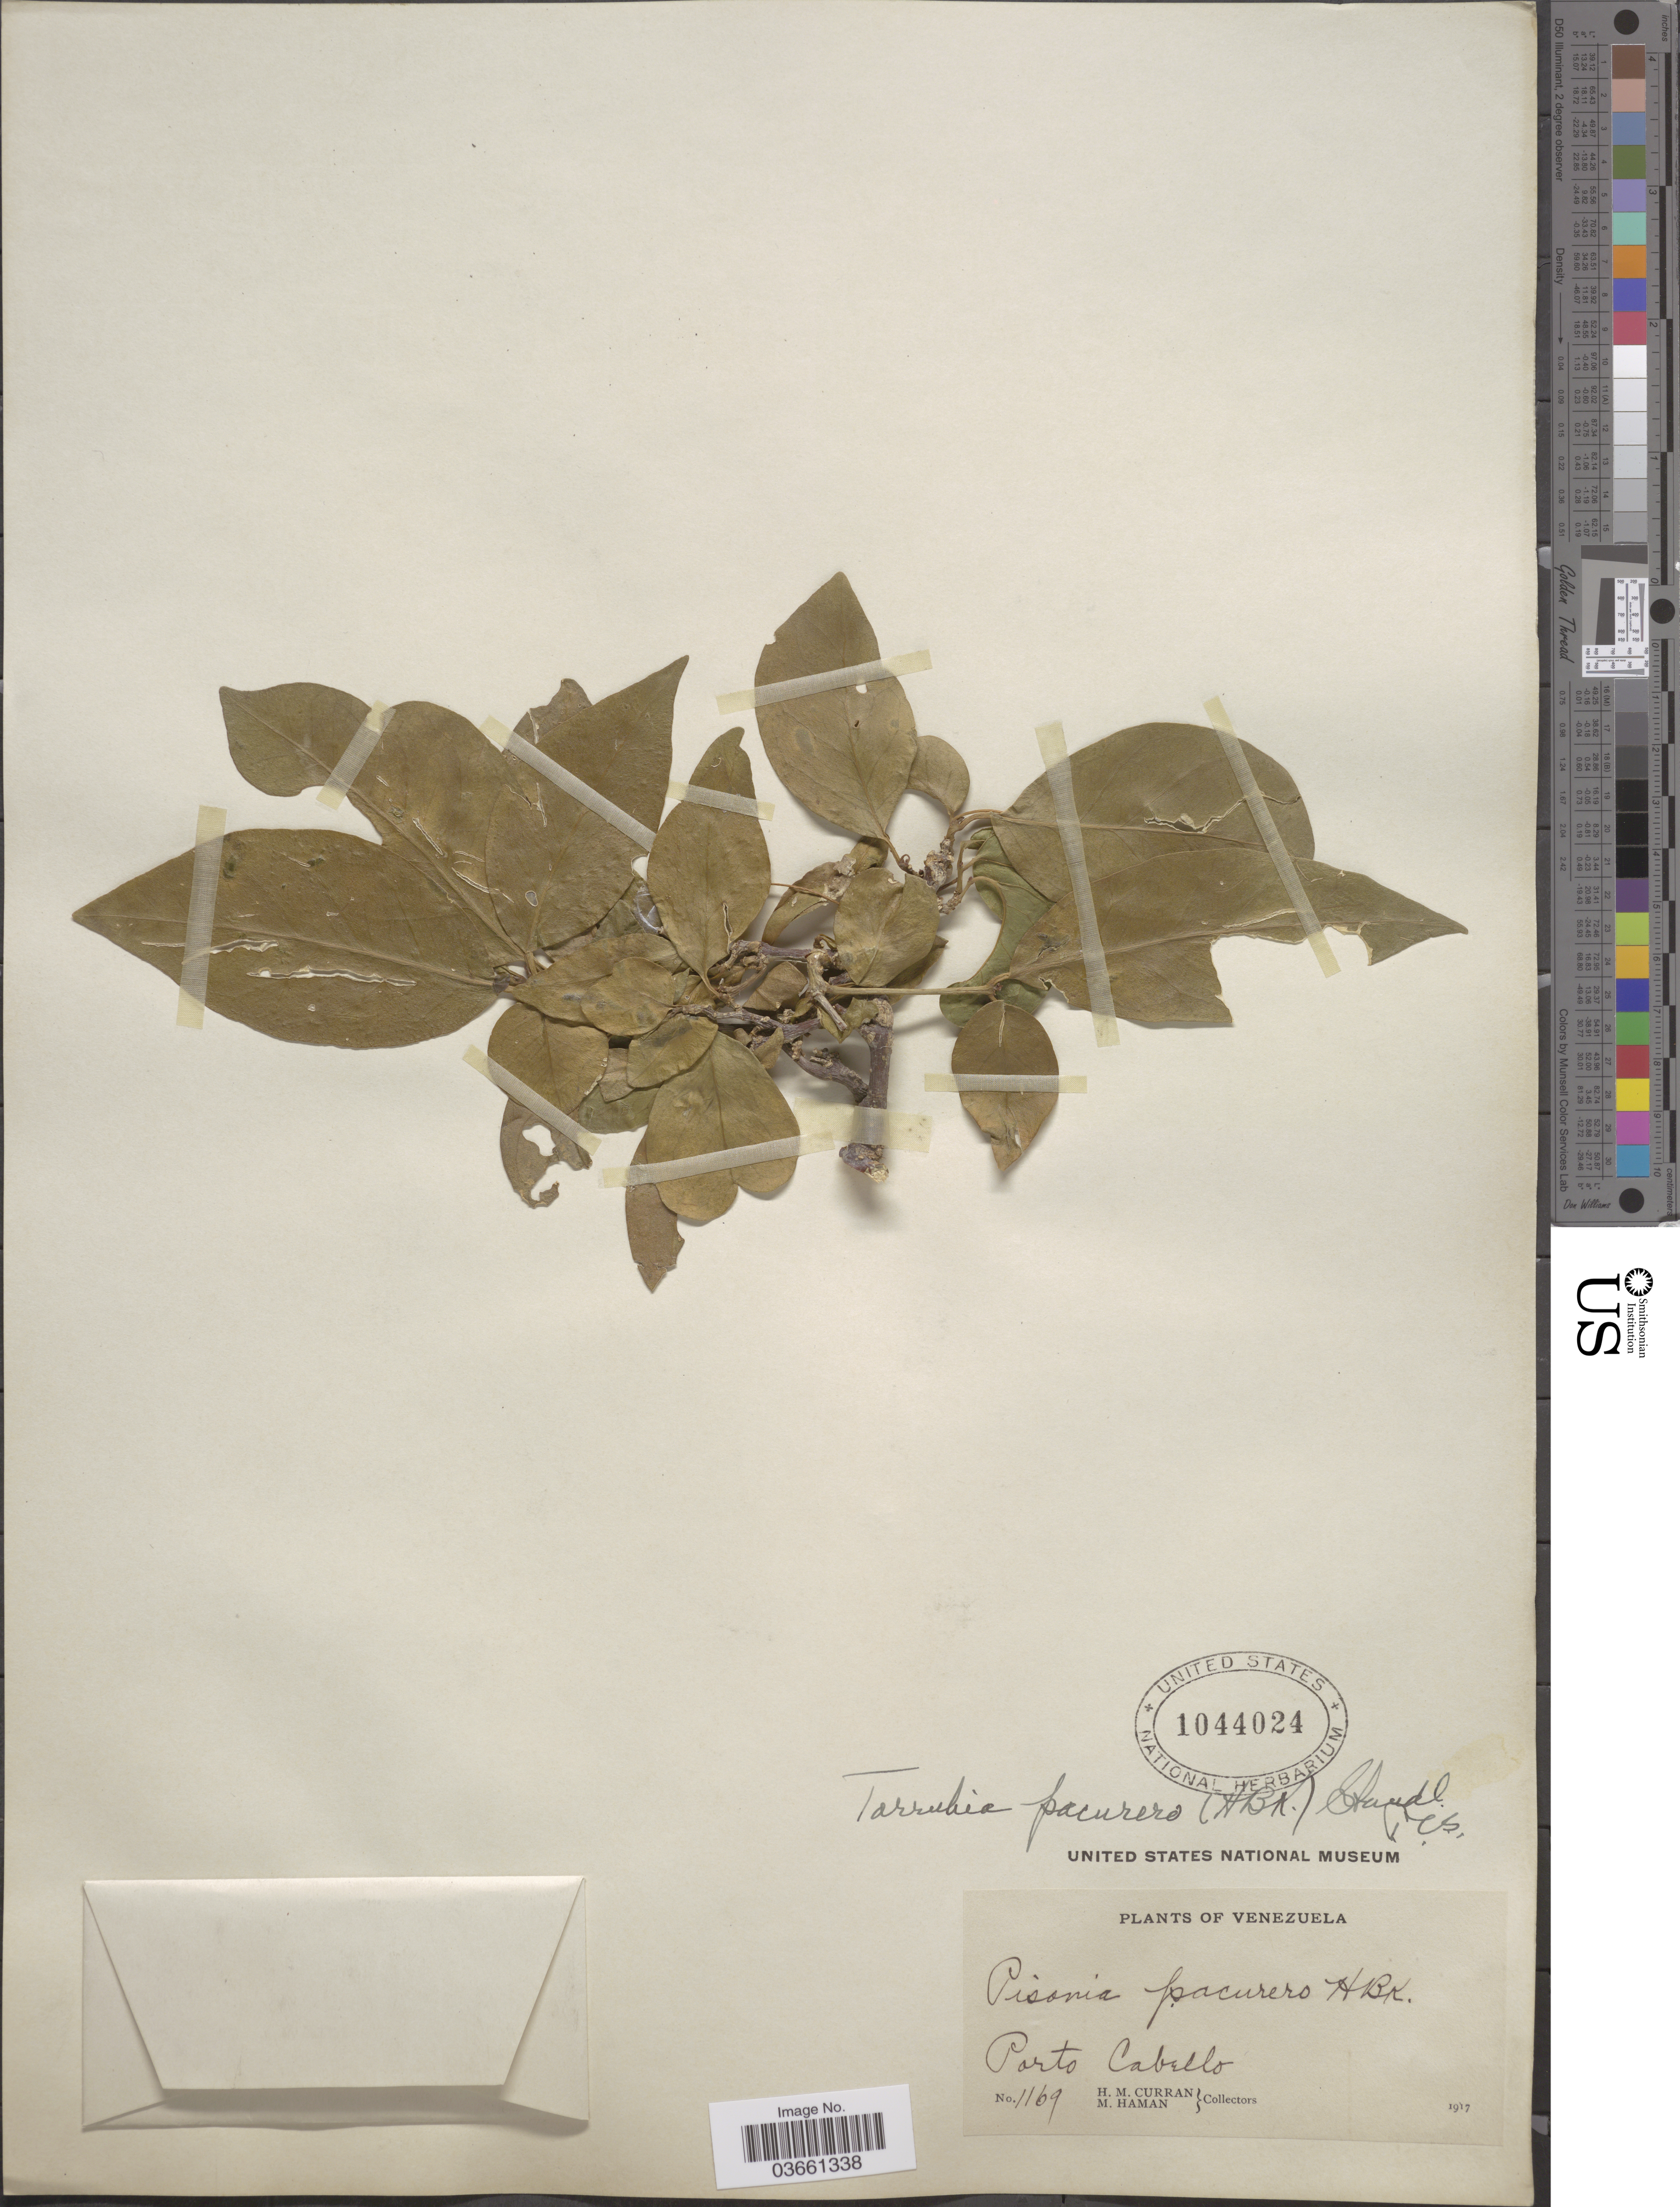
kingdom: Plantae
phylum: Tracheophyta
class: Magnoliopsida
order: Caryophyllales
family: Nyctaginaceae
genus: Guapira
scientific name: Guapira pacurero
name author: (Kunth) Little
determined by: Strong, Mark T., (BOT), Smithsonian Institution - National Museum of Natural History (UNITED STATES)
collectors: H. M. Curran & M. Haman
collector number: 1169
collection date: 1917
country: Venezuela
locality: Porto Cabello.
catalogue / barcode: US 1044024